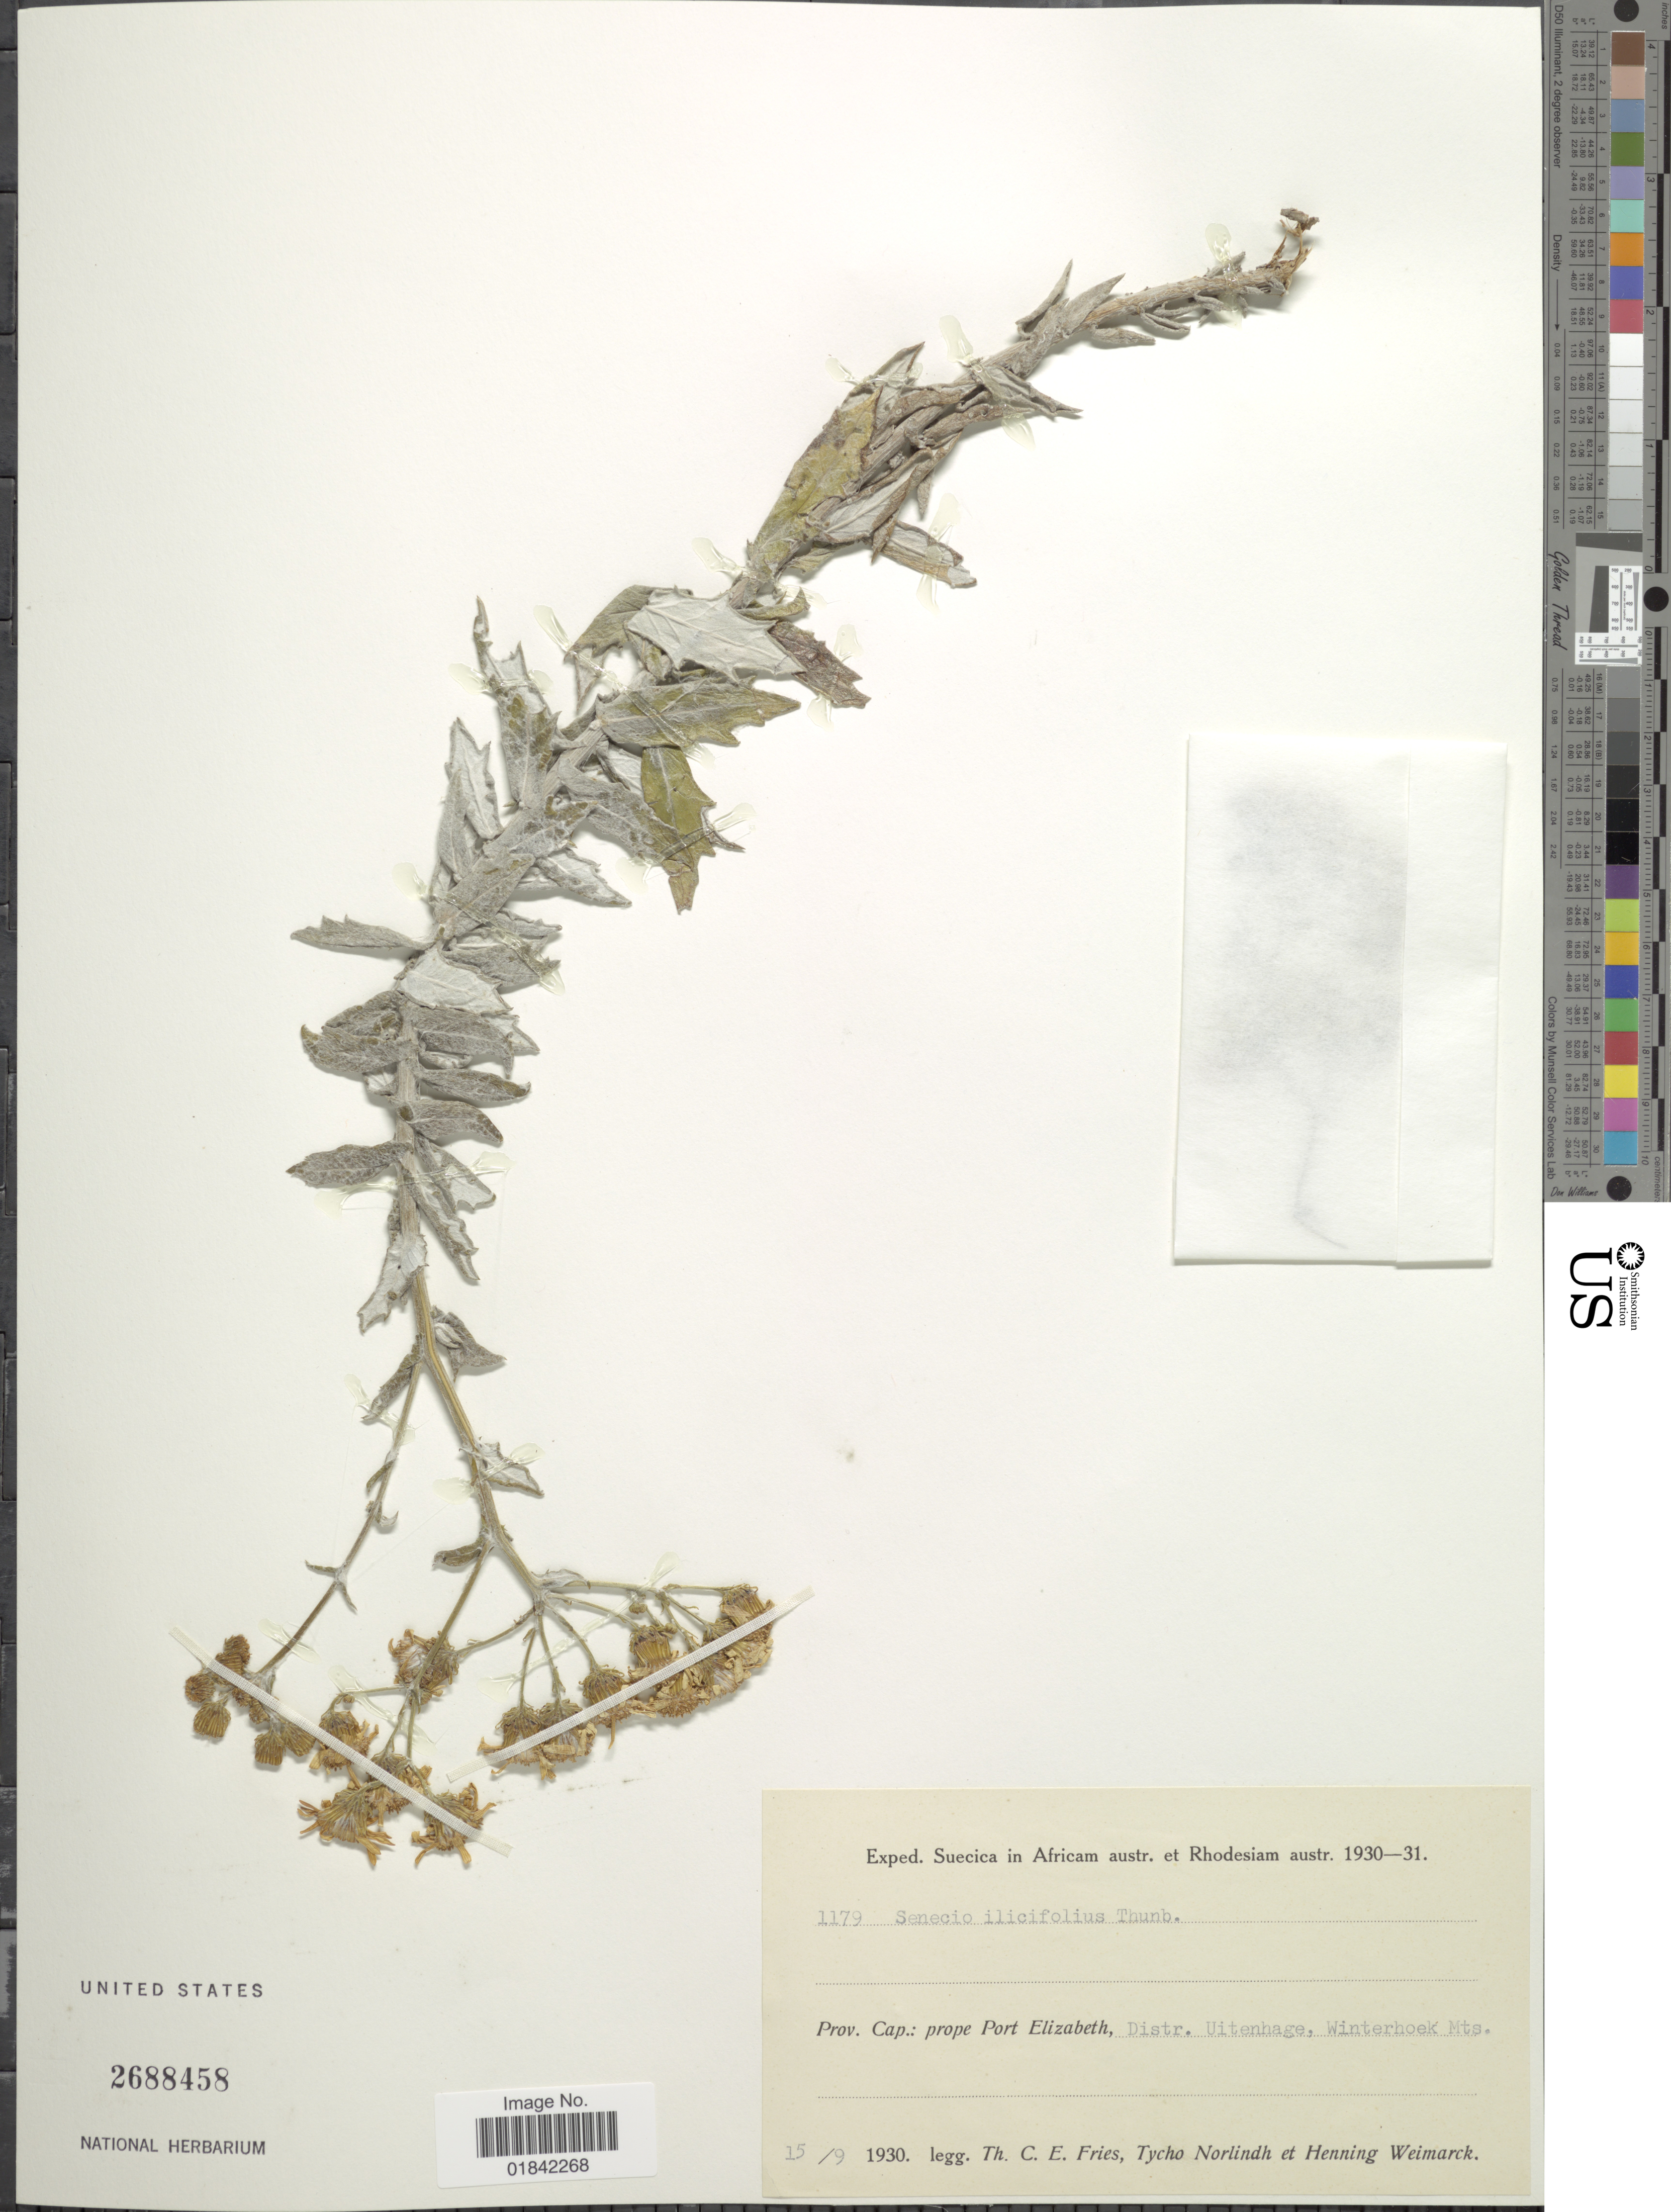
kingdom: Plantae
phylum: Tracheophyta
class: Magnoliopsida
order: Asterales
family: Asteraceae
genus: Senecio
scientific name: Senecio ilicifolius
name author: Thunb.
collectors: T. C. E. Fries, N. T. Norlindh & H. Weimarck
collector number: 1179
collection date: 1930-09-15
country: South Africa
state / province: Eastern Cape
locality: Prov. Cap.: prope Port Elizabeth, Distr. Uitenhage, Winterhoek Mts.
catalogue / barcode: US 2688458